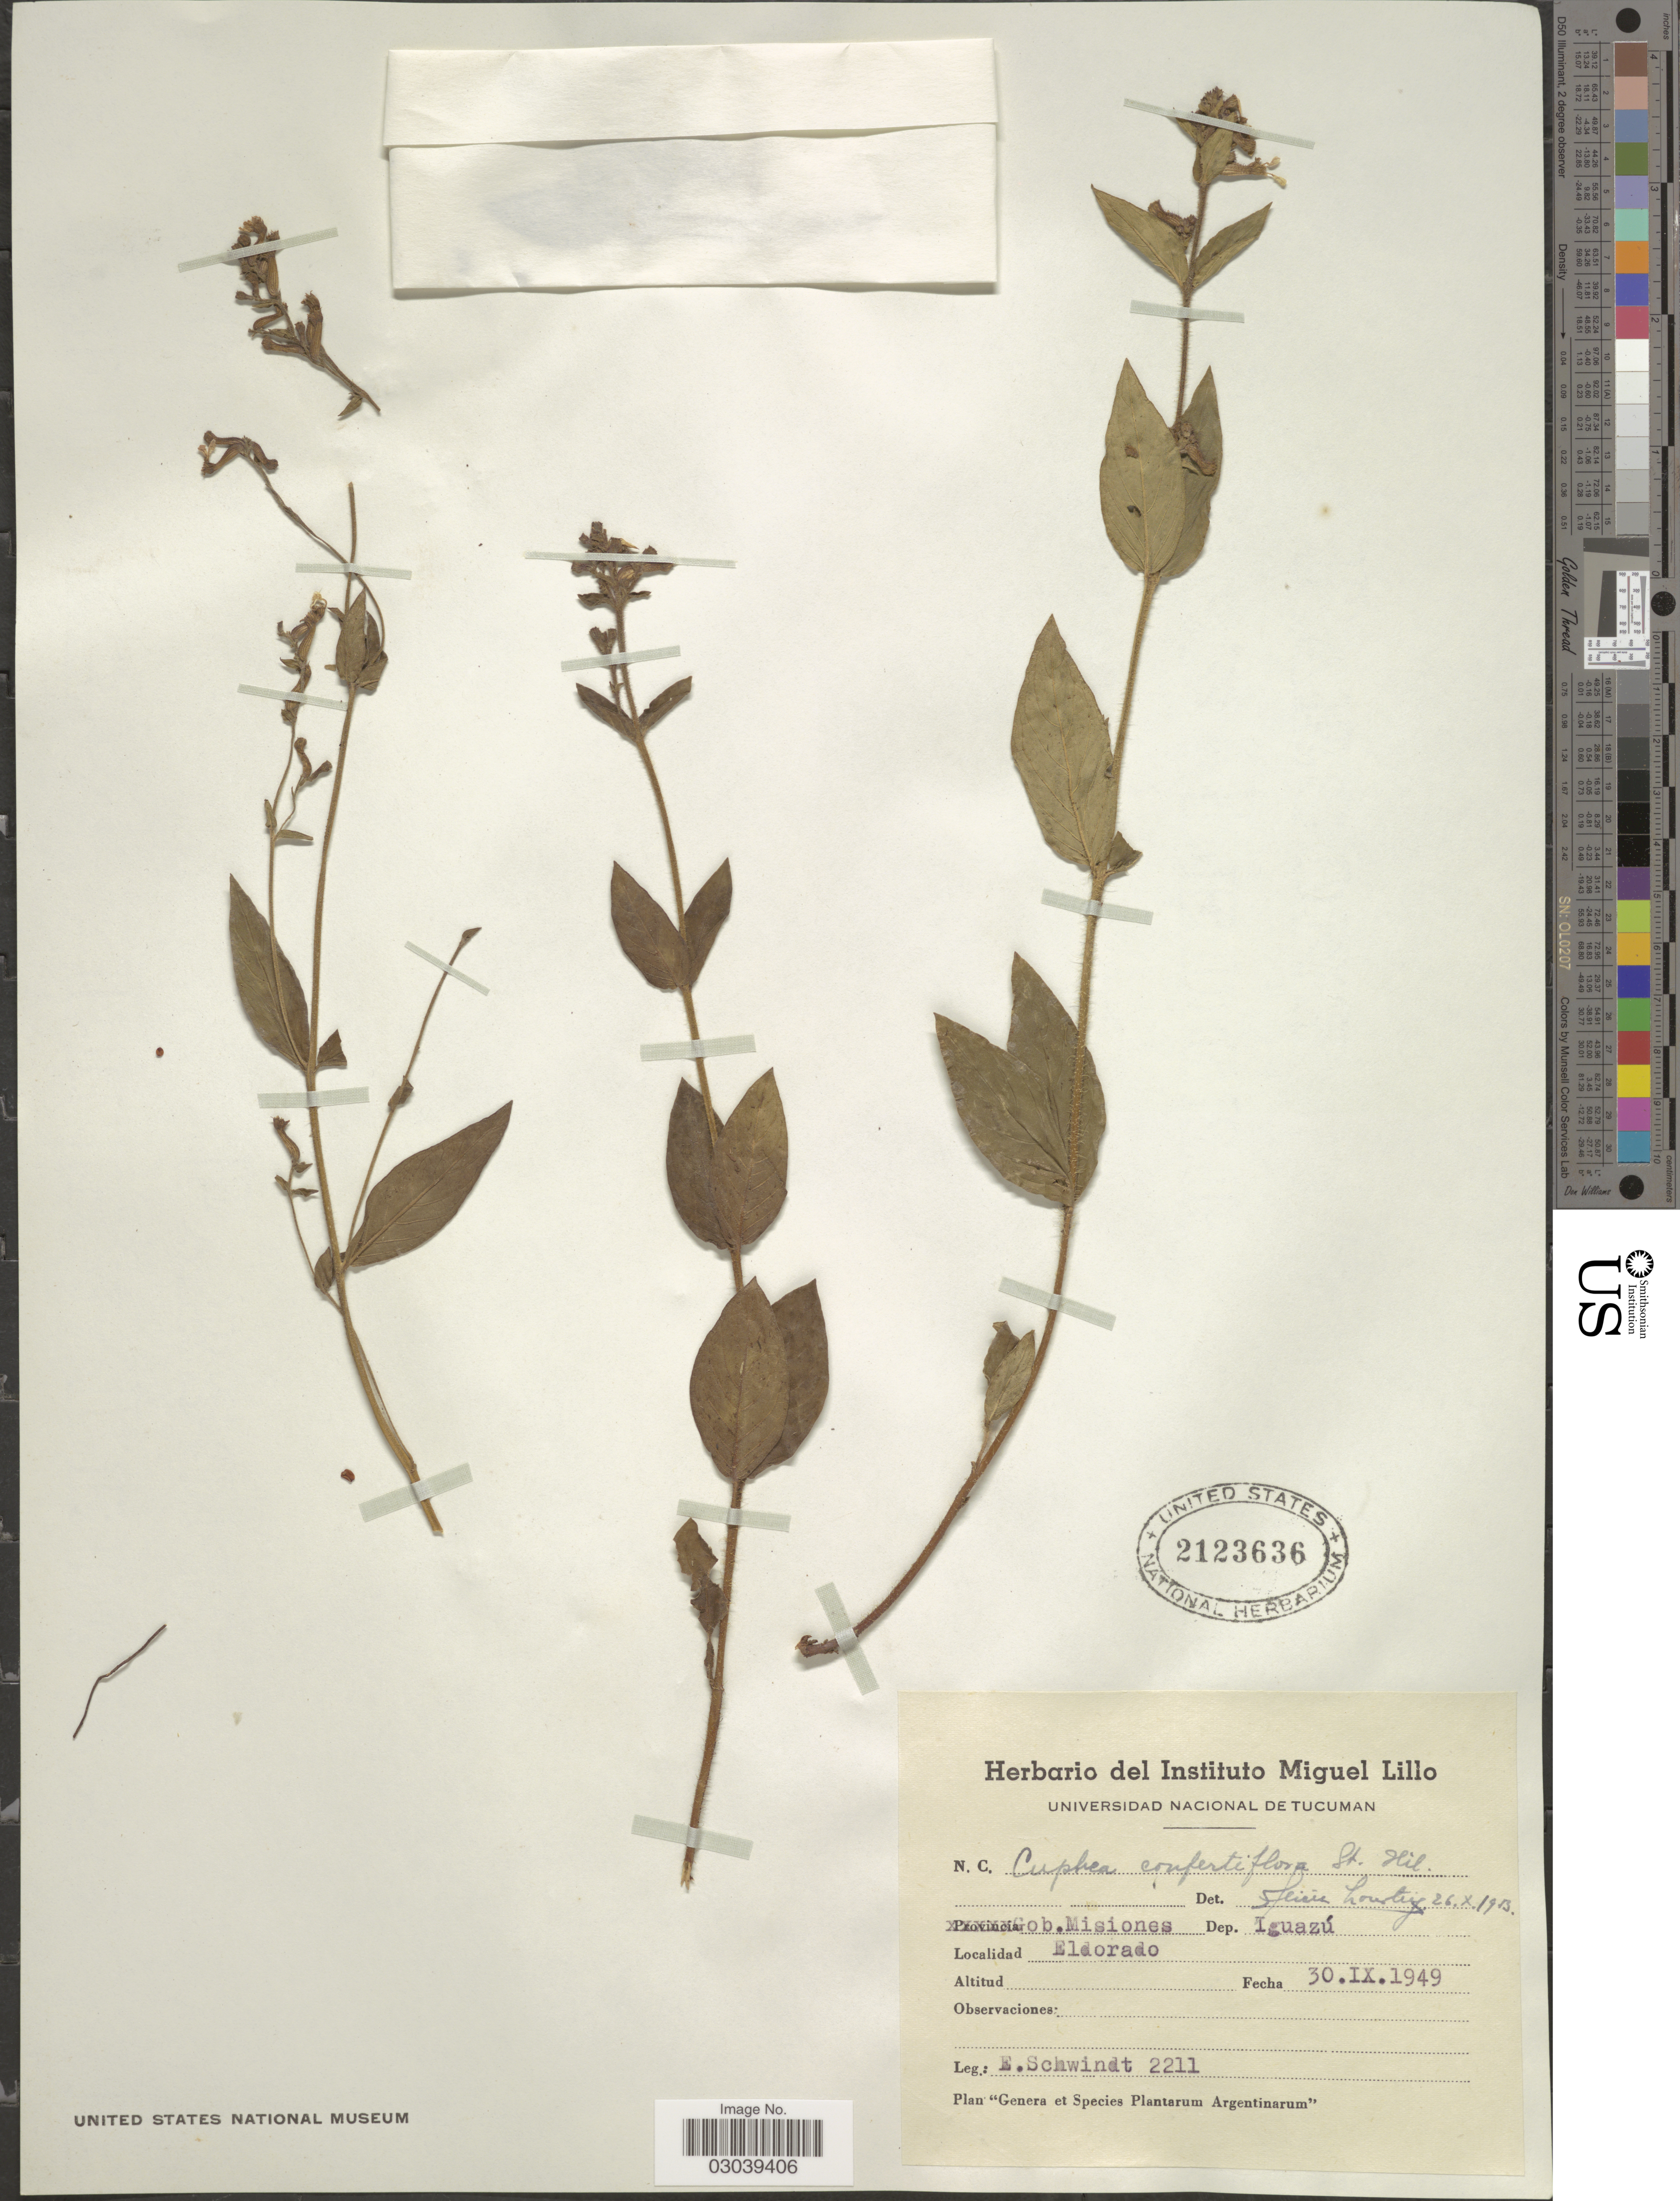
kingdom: Plantae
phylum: Tracheophyta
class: Magnoliopsida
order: Myrtales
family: Lythraceae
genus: Cuphea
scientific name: Cuphea confertiflora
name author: A. St.-Hil.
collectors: E. Schwindt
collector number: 2211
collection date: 1949-09-30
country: Argentina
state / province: Misiones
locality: Gob. Misiones. Dep. Iguazú. Eldorado.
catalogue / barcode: US 2123636